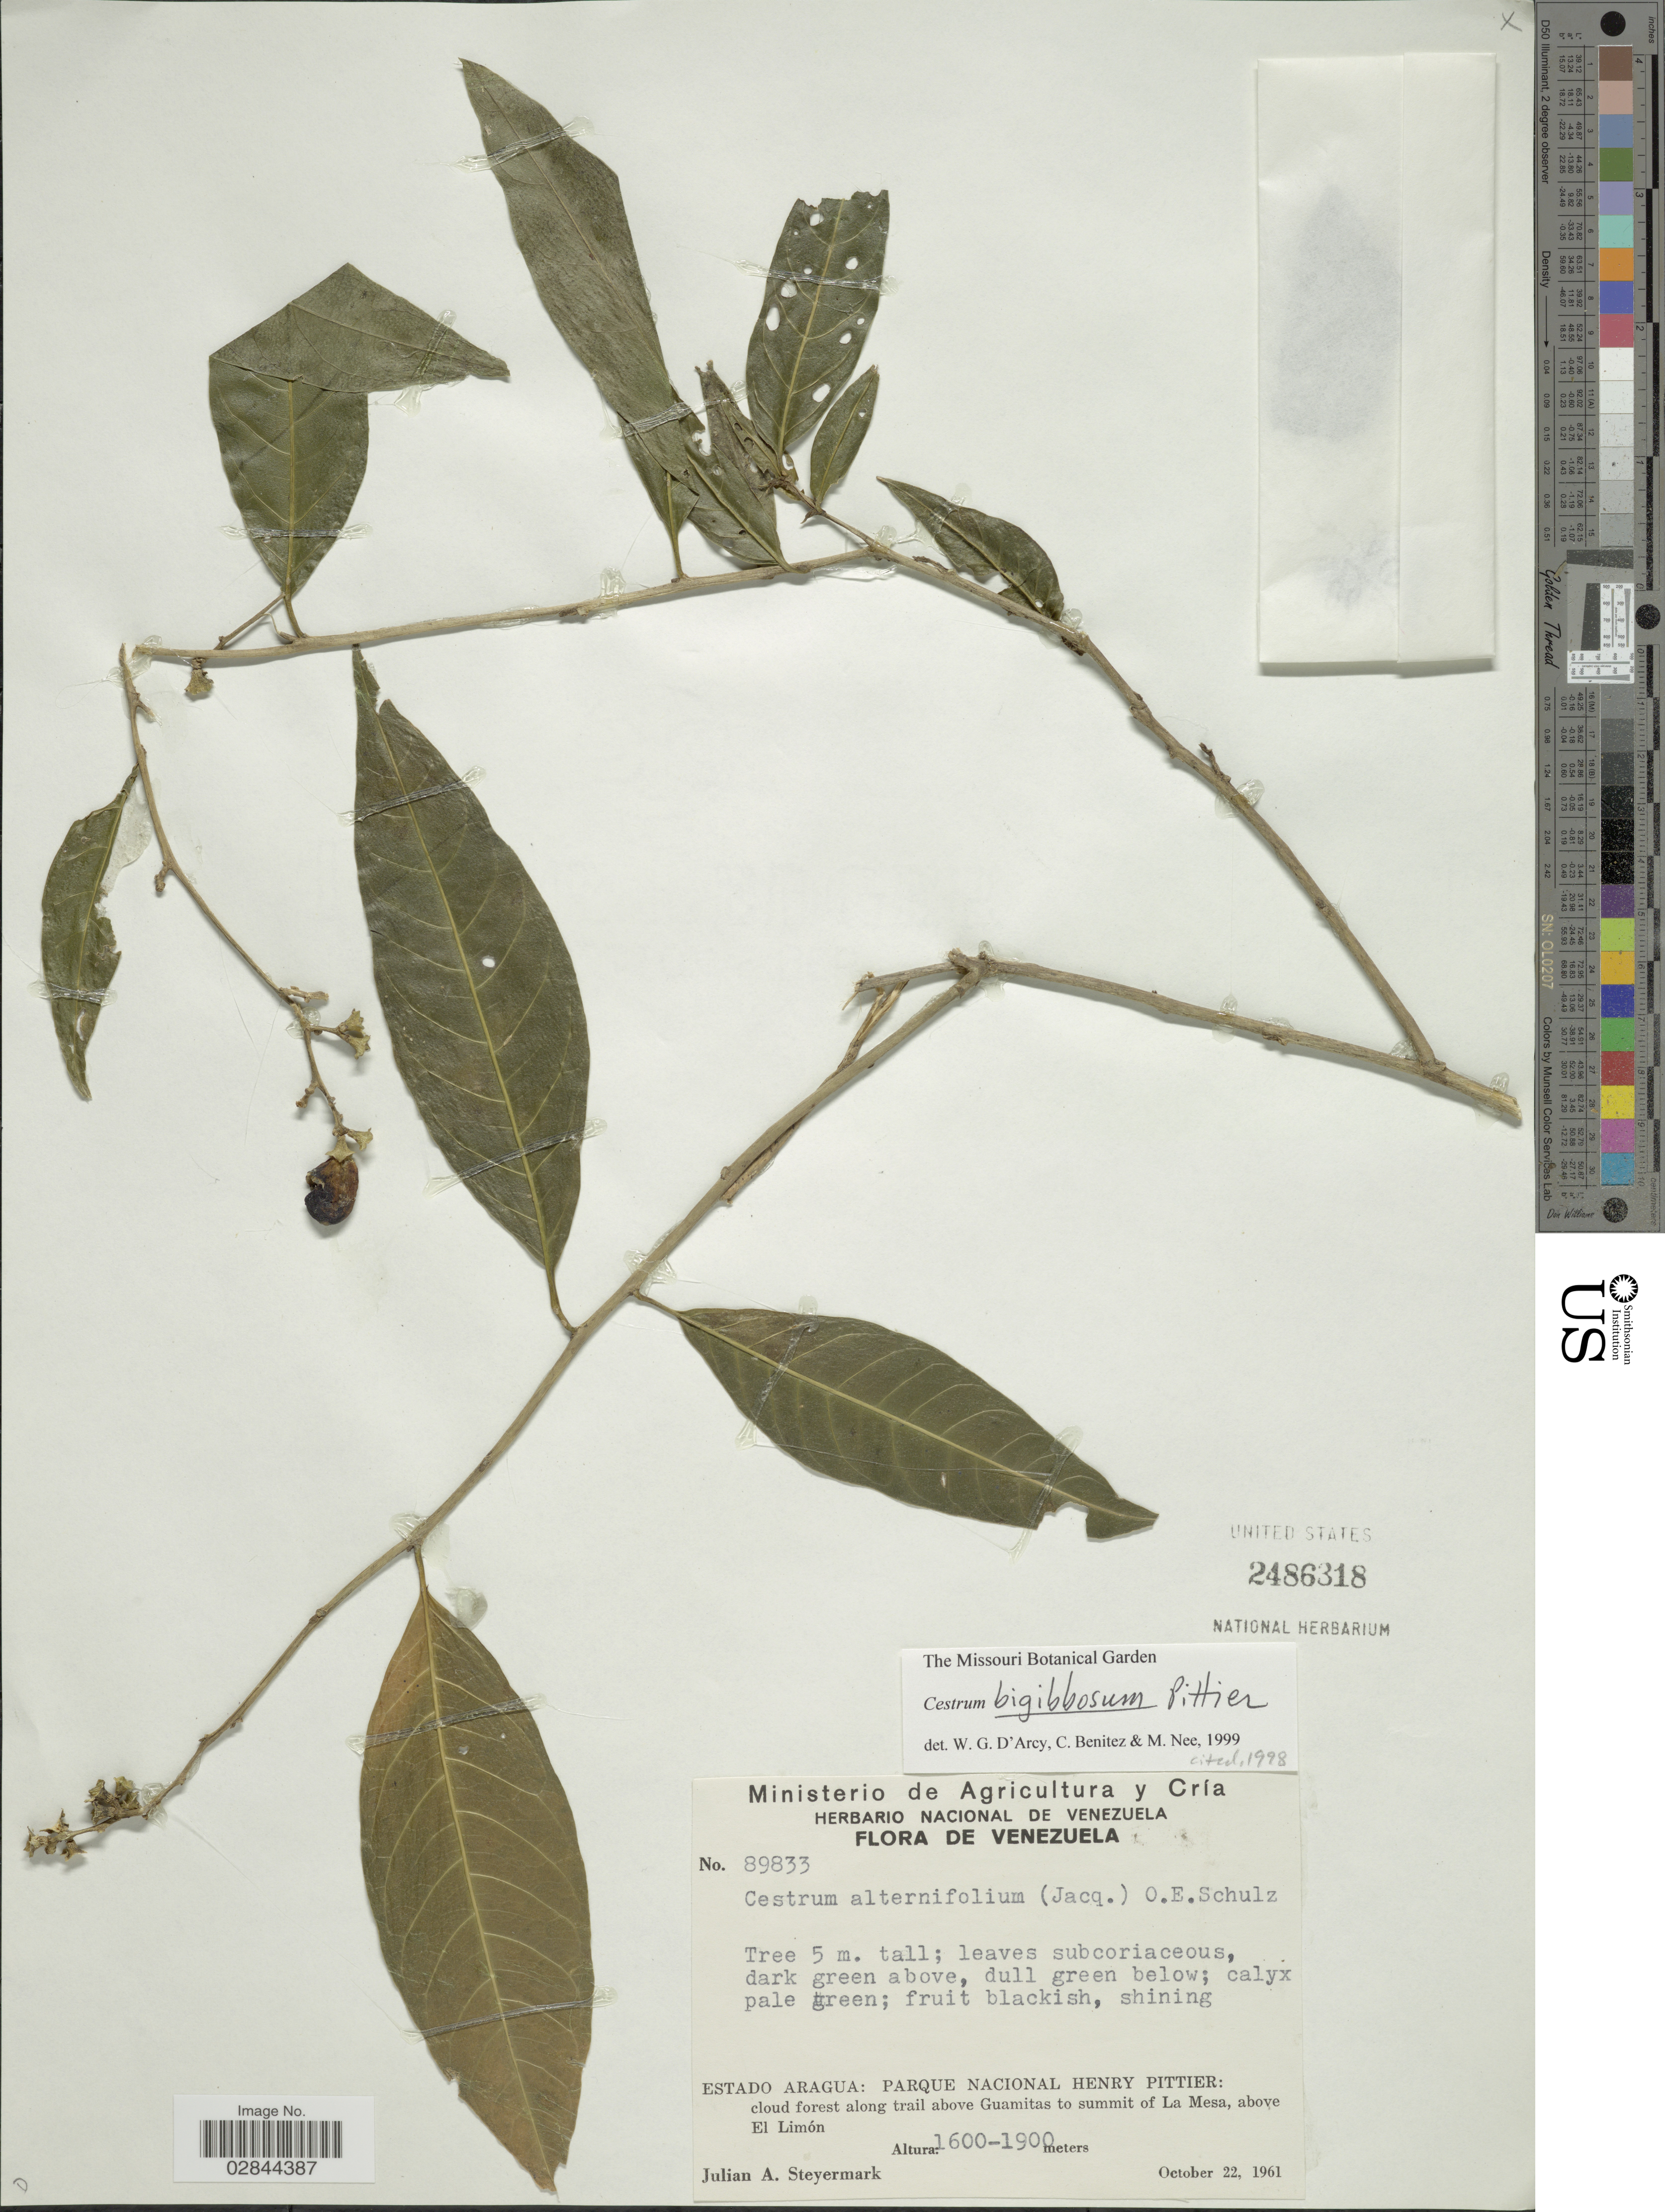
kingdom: Plantae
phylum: Tracheophyta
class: Magnoliopsida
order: Solanales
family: Solanaceae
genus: Cestrum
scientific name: Cestrum bigibbosum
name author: Pittier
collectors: J. Steyermark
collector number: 89833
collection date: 1961-10-22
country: Venezuela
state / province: Aragua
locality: Parque Nacional Henry Pittier, cloud forest along trail above Guamitas to summit of La Mesa, above El Limón.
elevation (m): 1600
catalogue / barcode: US 2486318